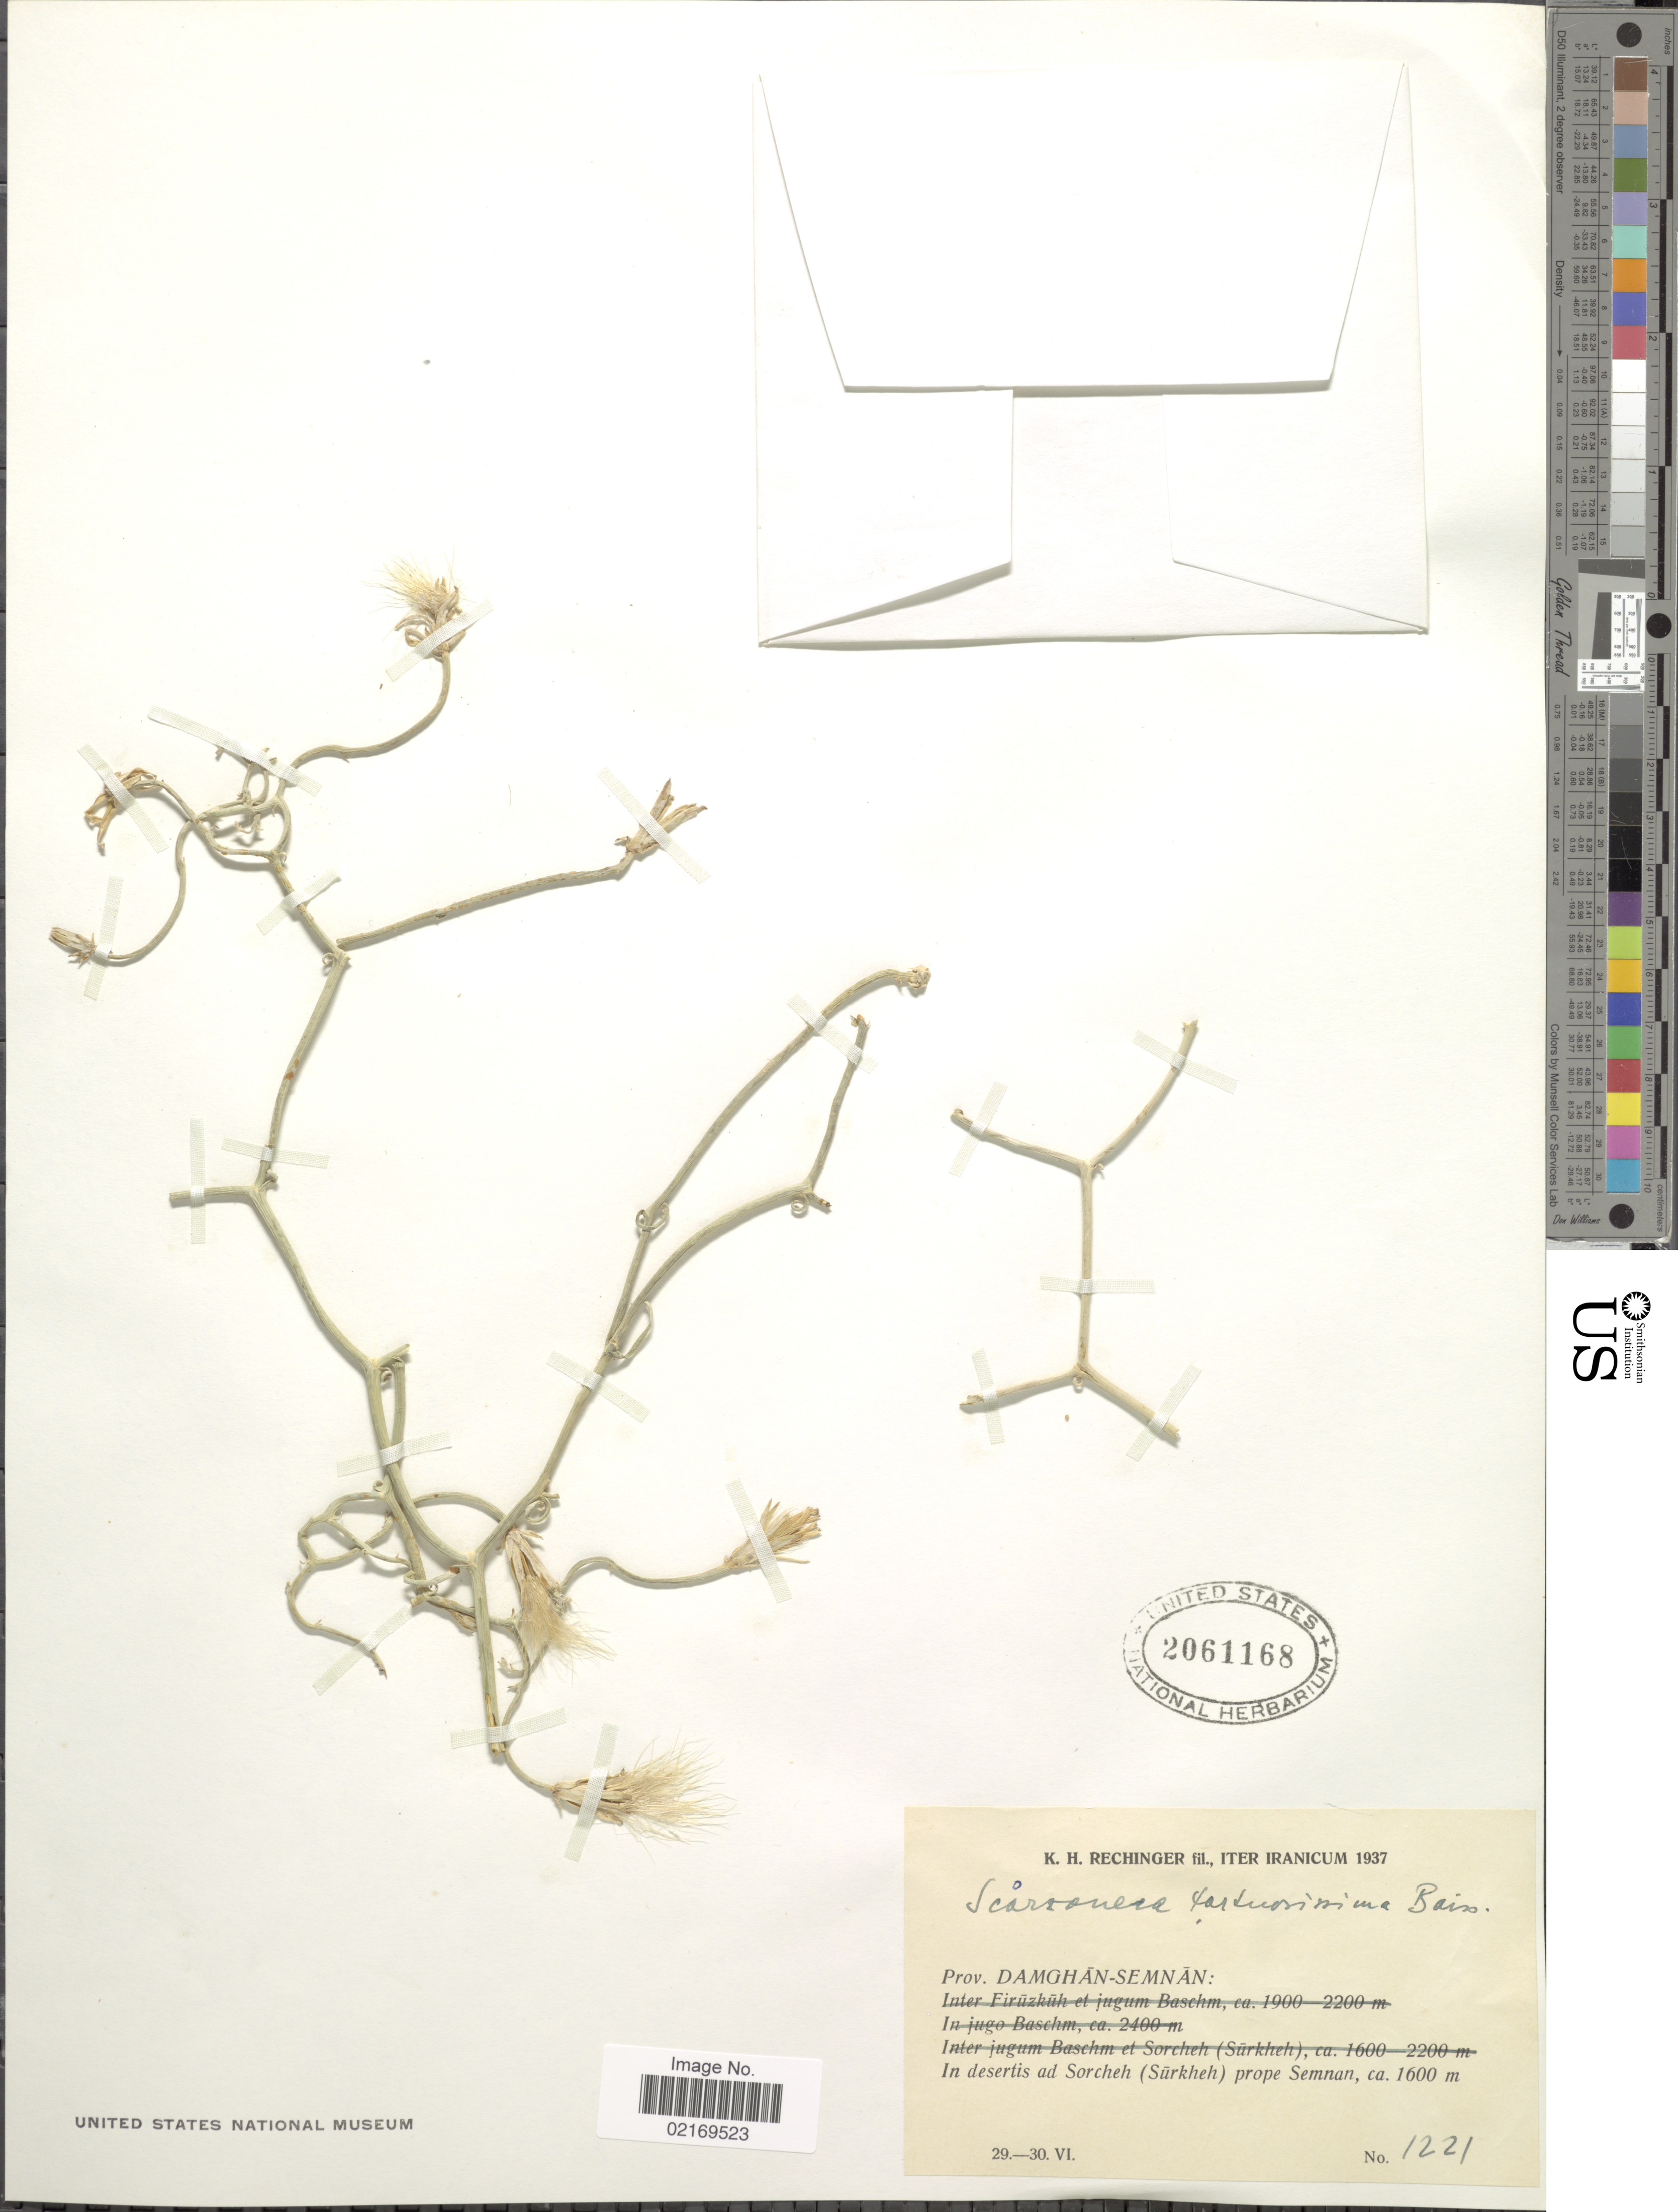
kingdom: Plantae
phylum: Tracheophyta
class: Magnoliopsida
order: Asterales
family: Asteraceae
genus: Scorzonera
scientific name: Scorzonera tortuosissima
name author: Boiss.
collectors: K. H. Rechinger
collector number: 1221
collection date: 1937-06-29/1937-06-30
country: Iran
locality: Iter Iranicum, Prov. Daghan-Semnan: in desertis ad Sorcheh (Sürkheh) prope Semnan.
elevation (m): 1600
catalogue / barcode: US 2061168